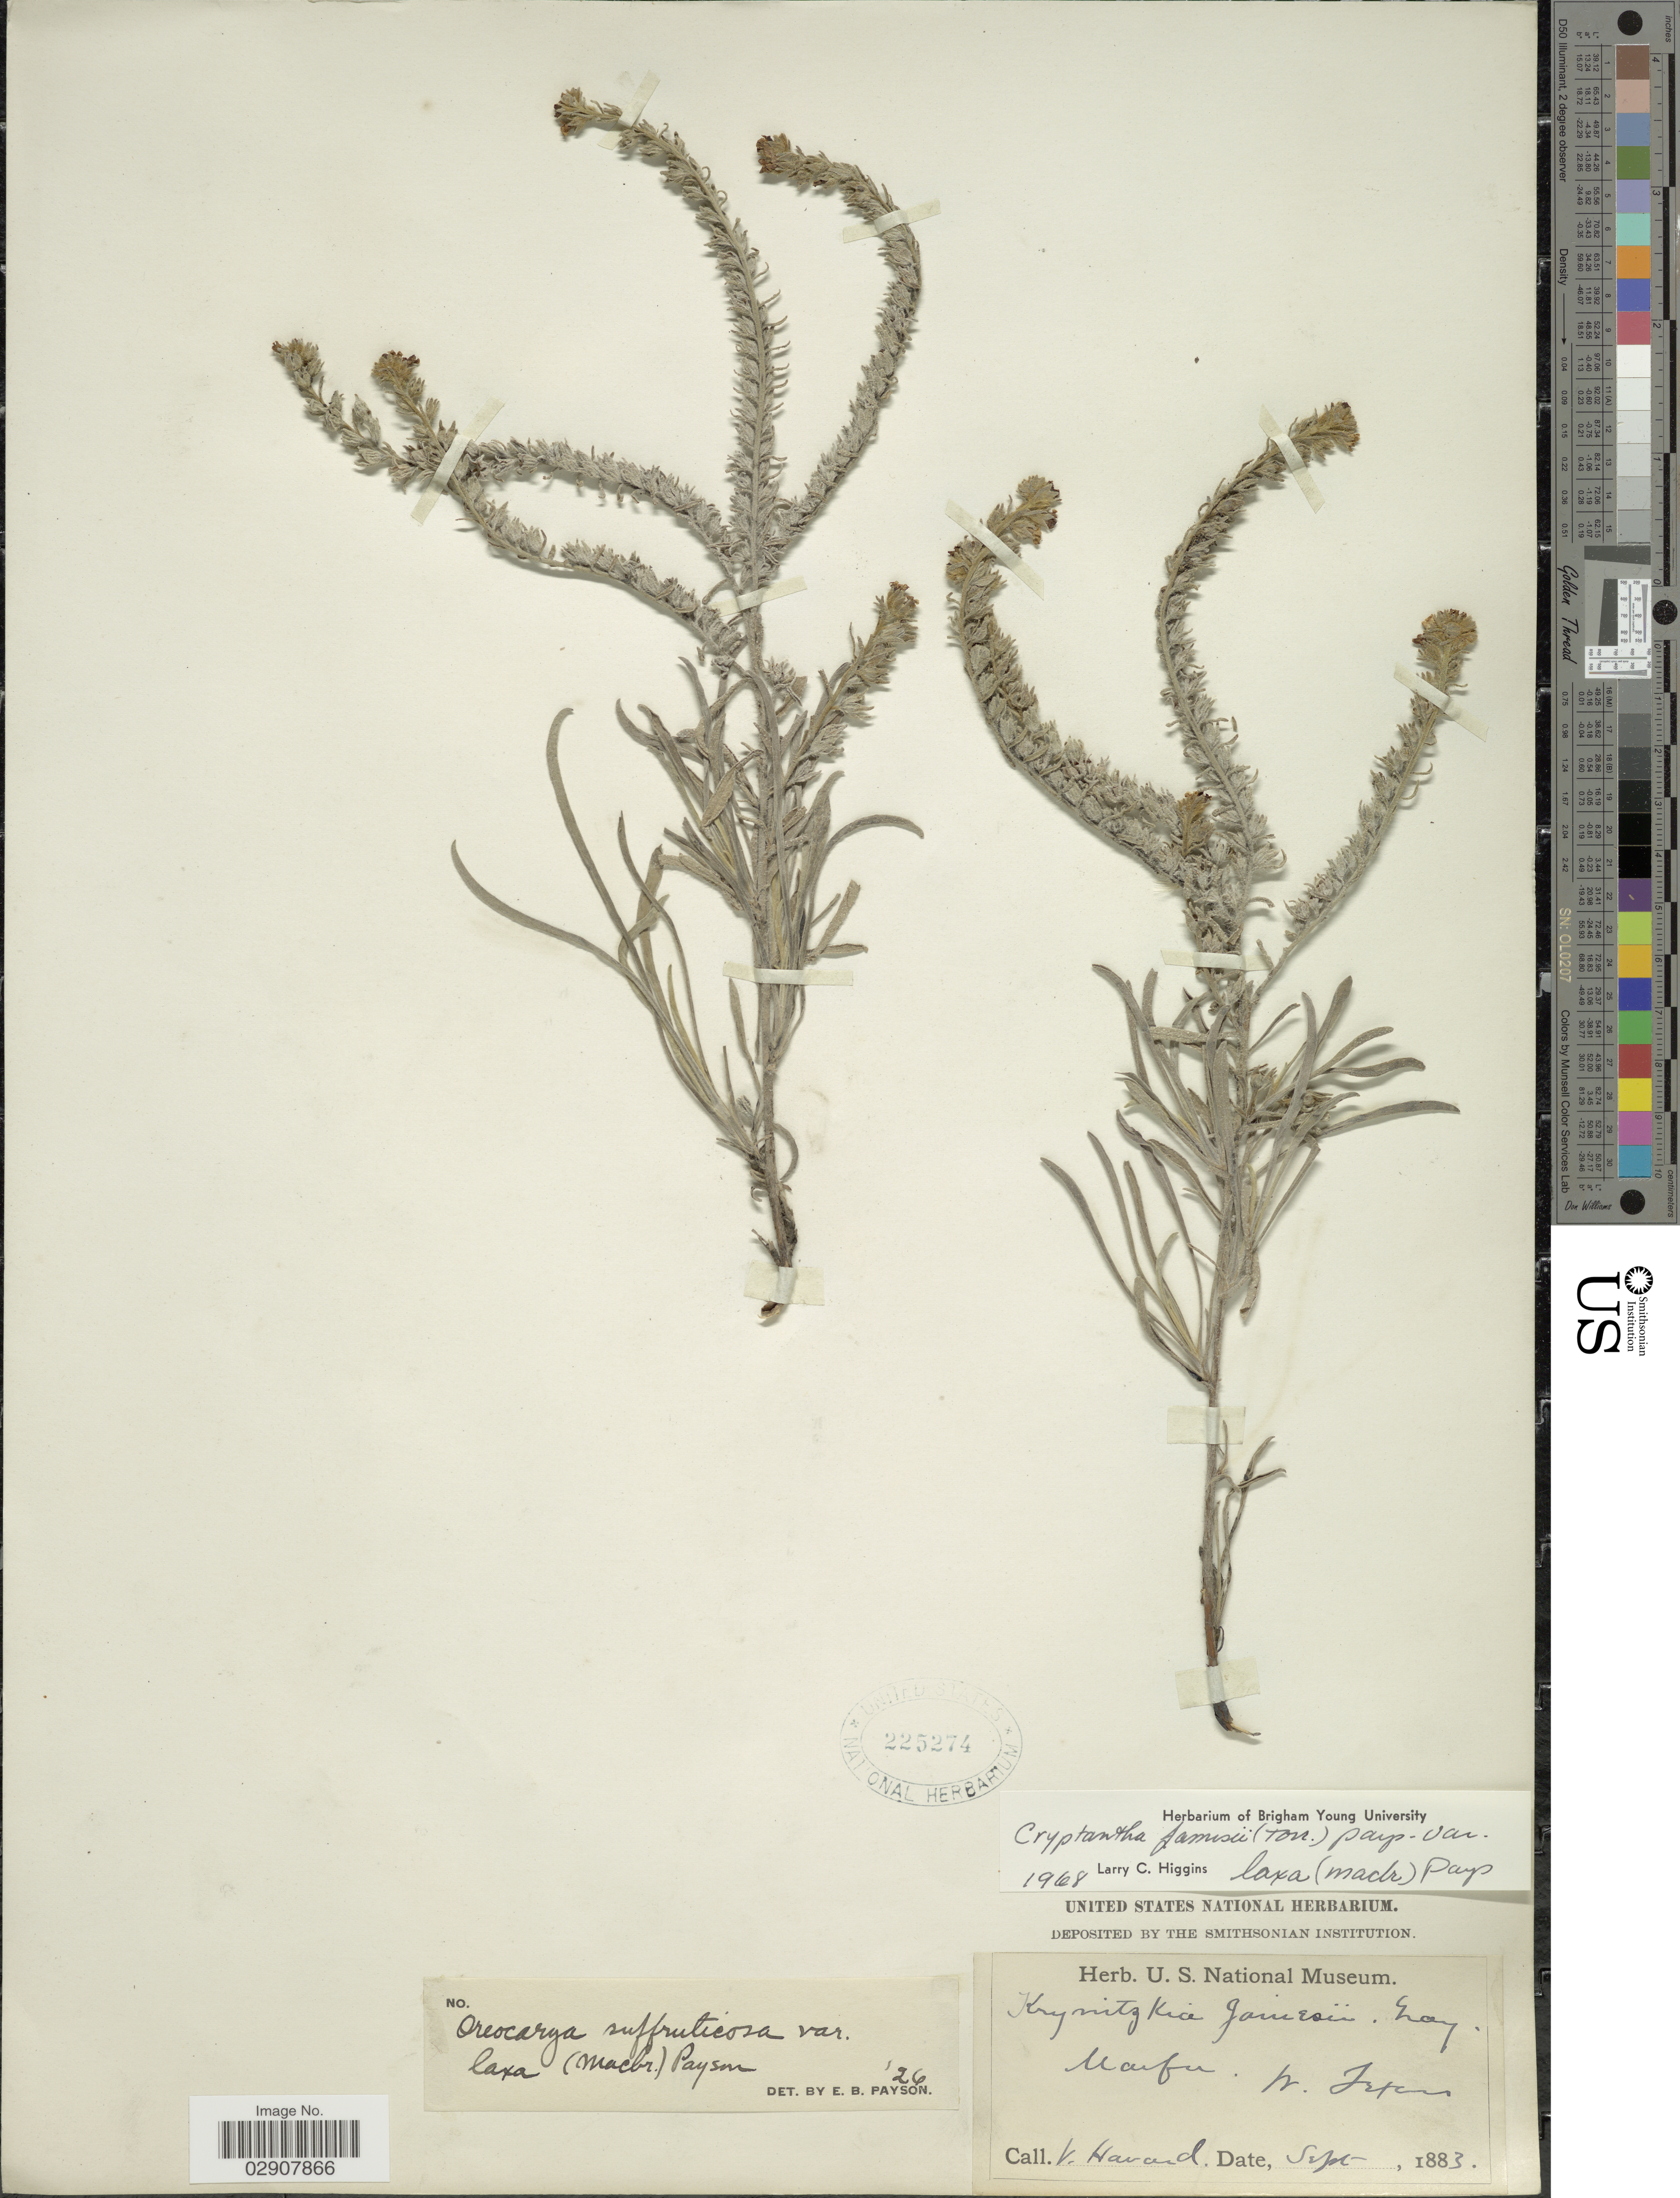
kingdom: Plantae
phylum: Tracheophyta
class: Magnoliopsida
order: Boraginales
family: Boraginaceae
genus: Cryptantha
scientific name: Cryptantha jamesii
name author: (Torr.) Payson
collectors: V. Havard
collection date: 1883-09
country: United States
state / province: Texas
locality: Marfa. W. Texas.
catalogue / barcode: US 225274